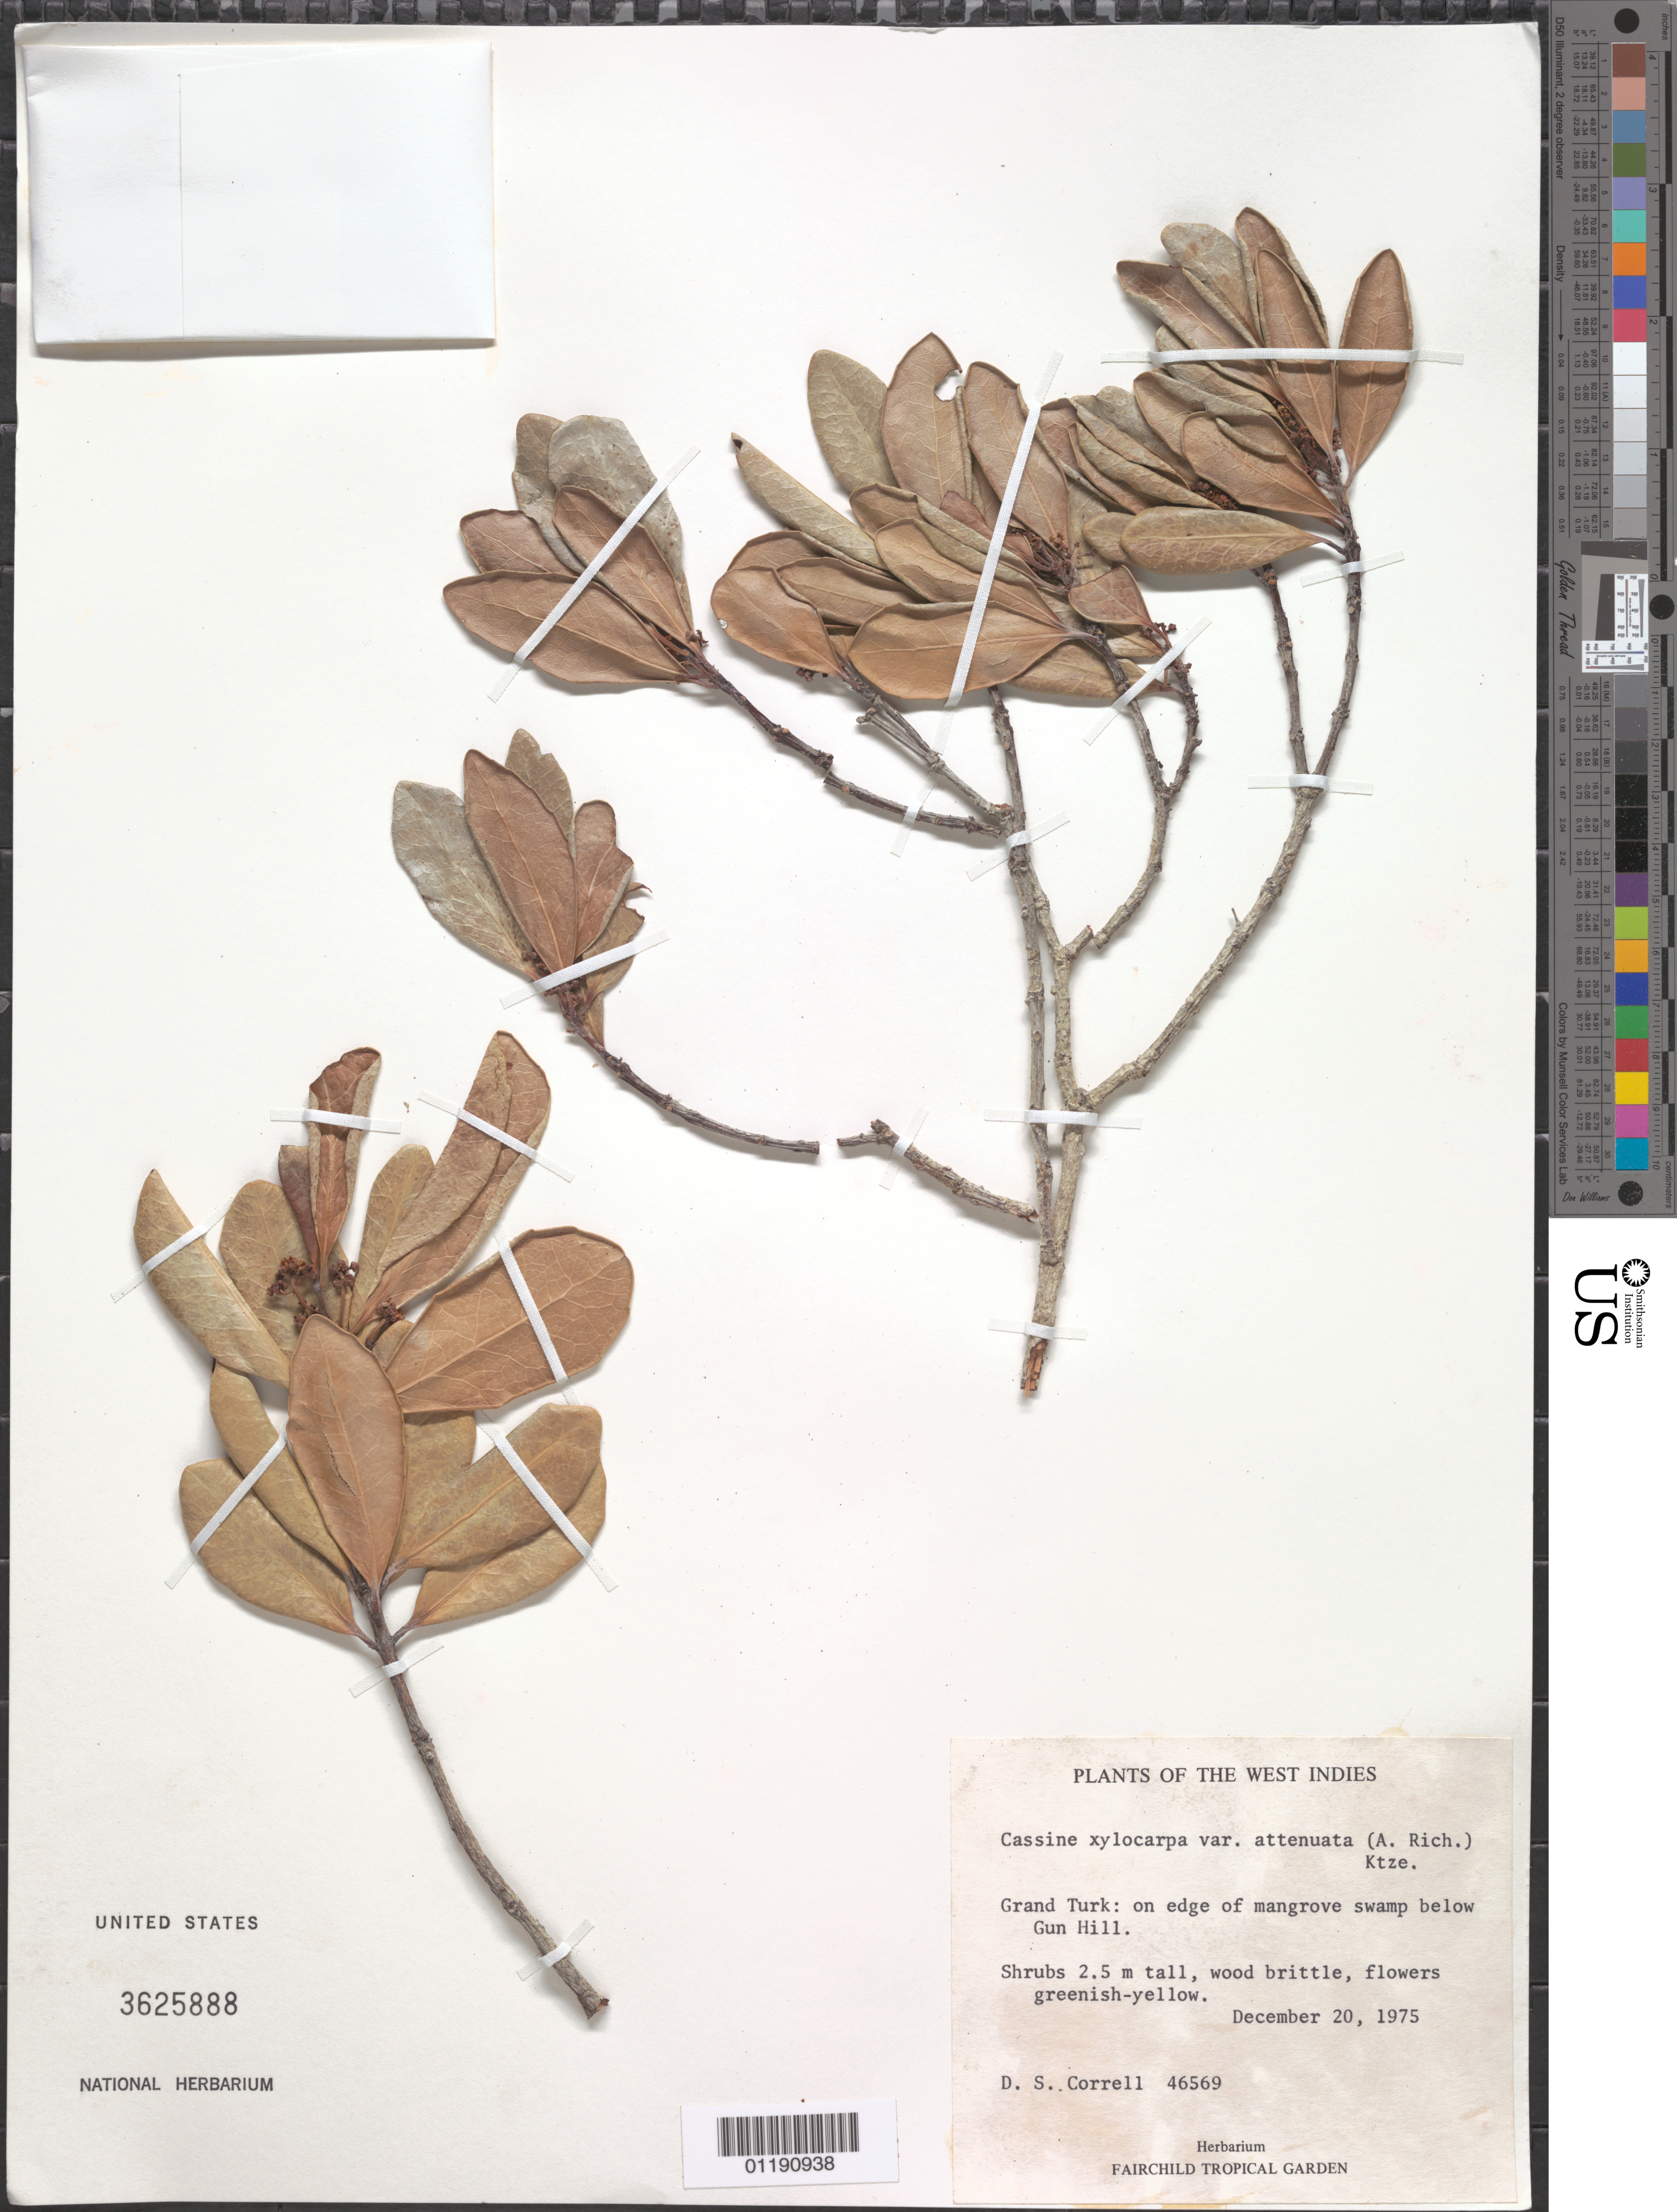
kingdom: Plantae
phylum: Tracheophyta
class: Magnoliopsida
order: Celastrales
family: Celastraceae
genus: Cassine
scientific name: Cassine xylocarpa var. attenuata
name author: (Rich.) Alain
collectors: D. S. Correll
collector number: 46569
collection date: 1975-12-20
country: Bahamas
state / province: Grand Turk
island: Grand Turk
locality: Grand Turk: on edge of mangrove swamp below Gin Hill.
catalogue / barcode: US 3625888